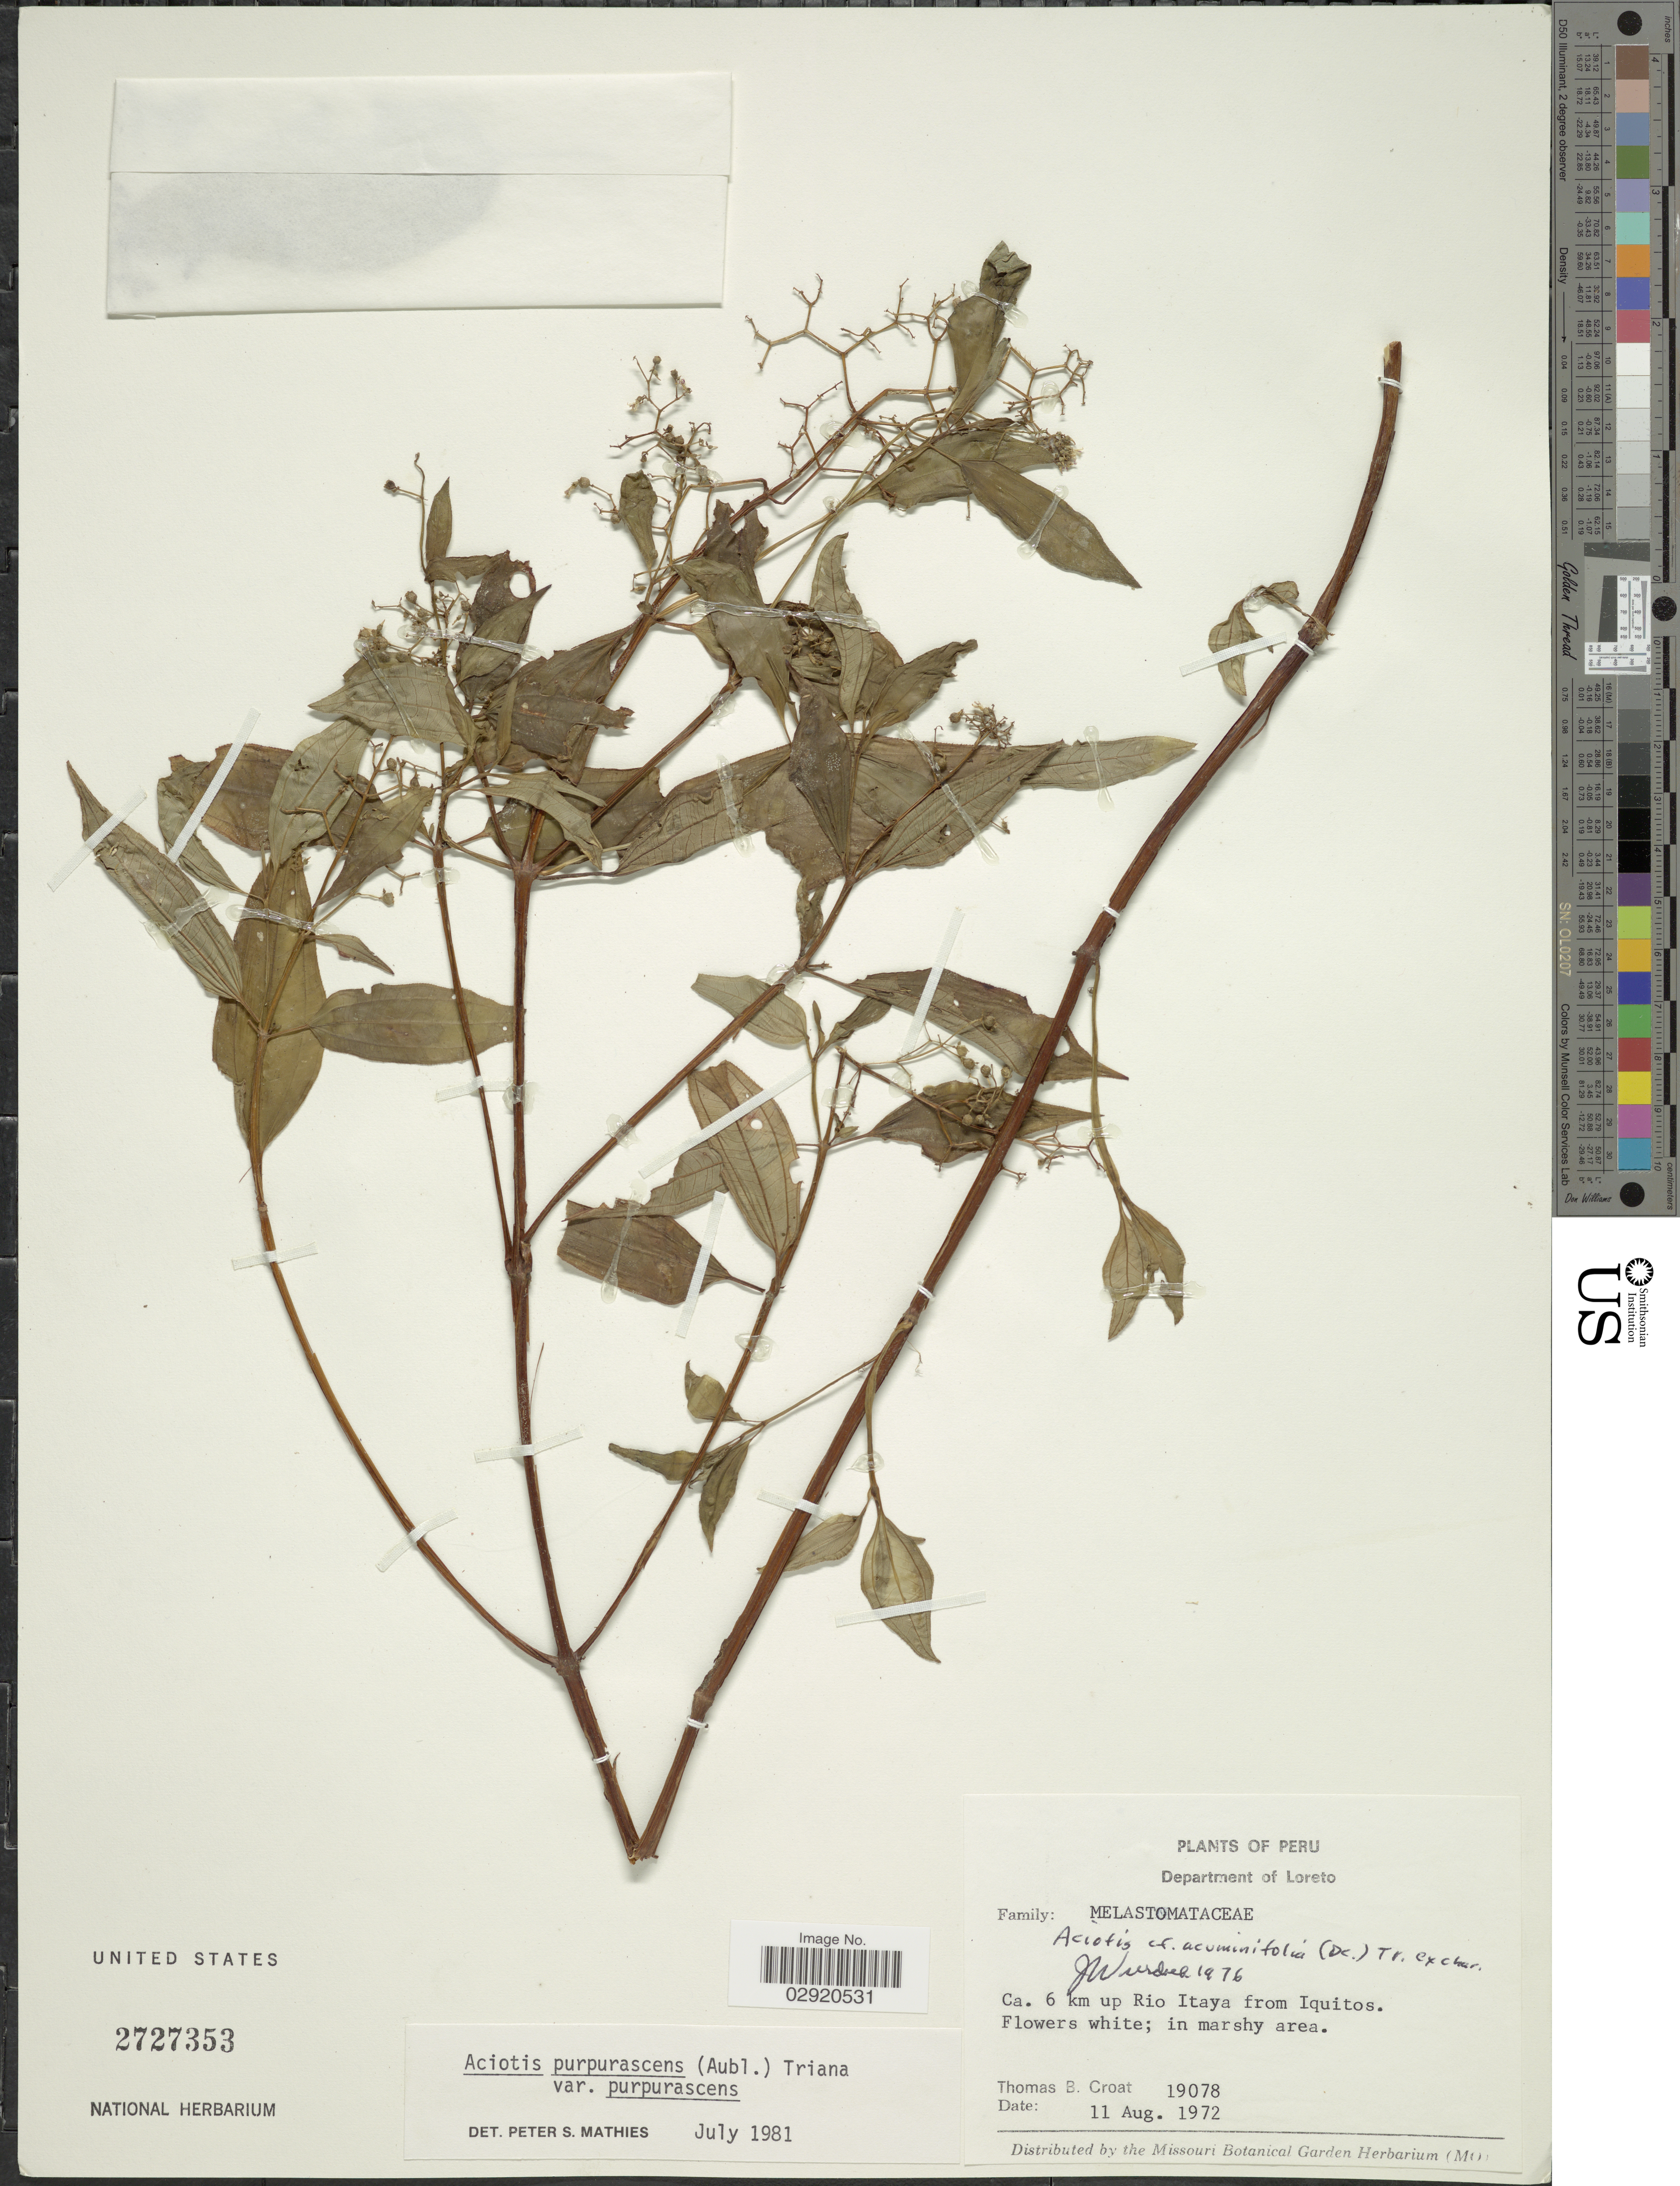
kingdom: Plantae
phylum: Tracheophyta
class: Magnoliopsida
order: Myrtales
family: Melastomataceae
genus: Aciotis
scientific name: Aciotis purpurascens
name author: (Aubl.) Triana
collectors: T. B. Croat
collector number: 19078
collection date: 1972-08-11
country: Peru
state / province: Loreto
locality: Department of Loreto. Ca. 6 km up Rio Itaya from Iquitos.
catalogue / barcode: US 2727353